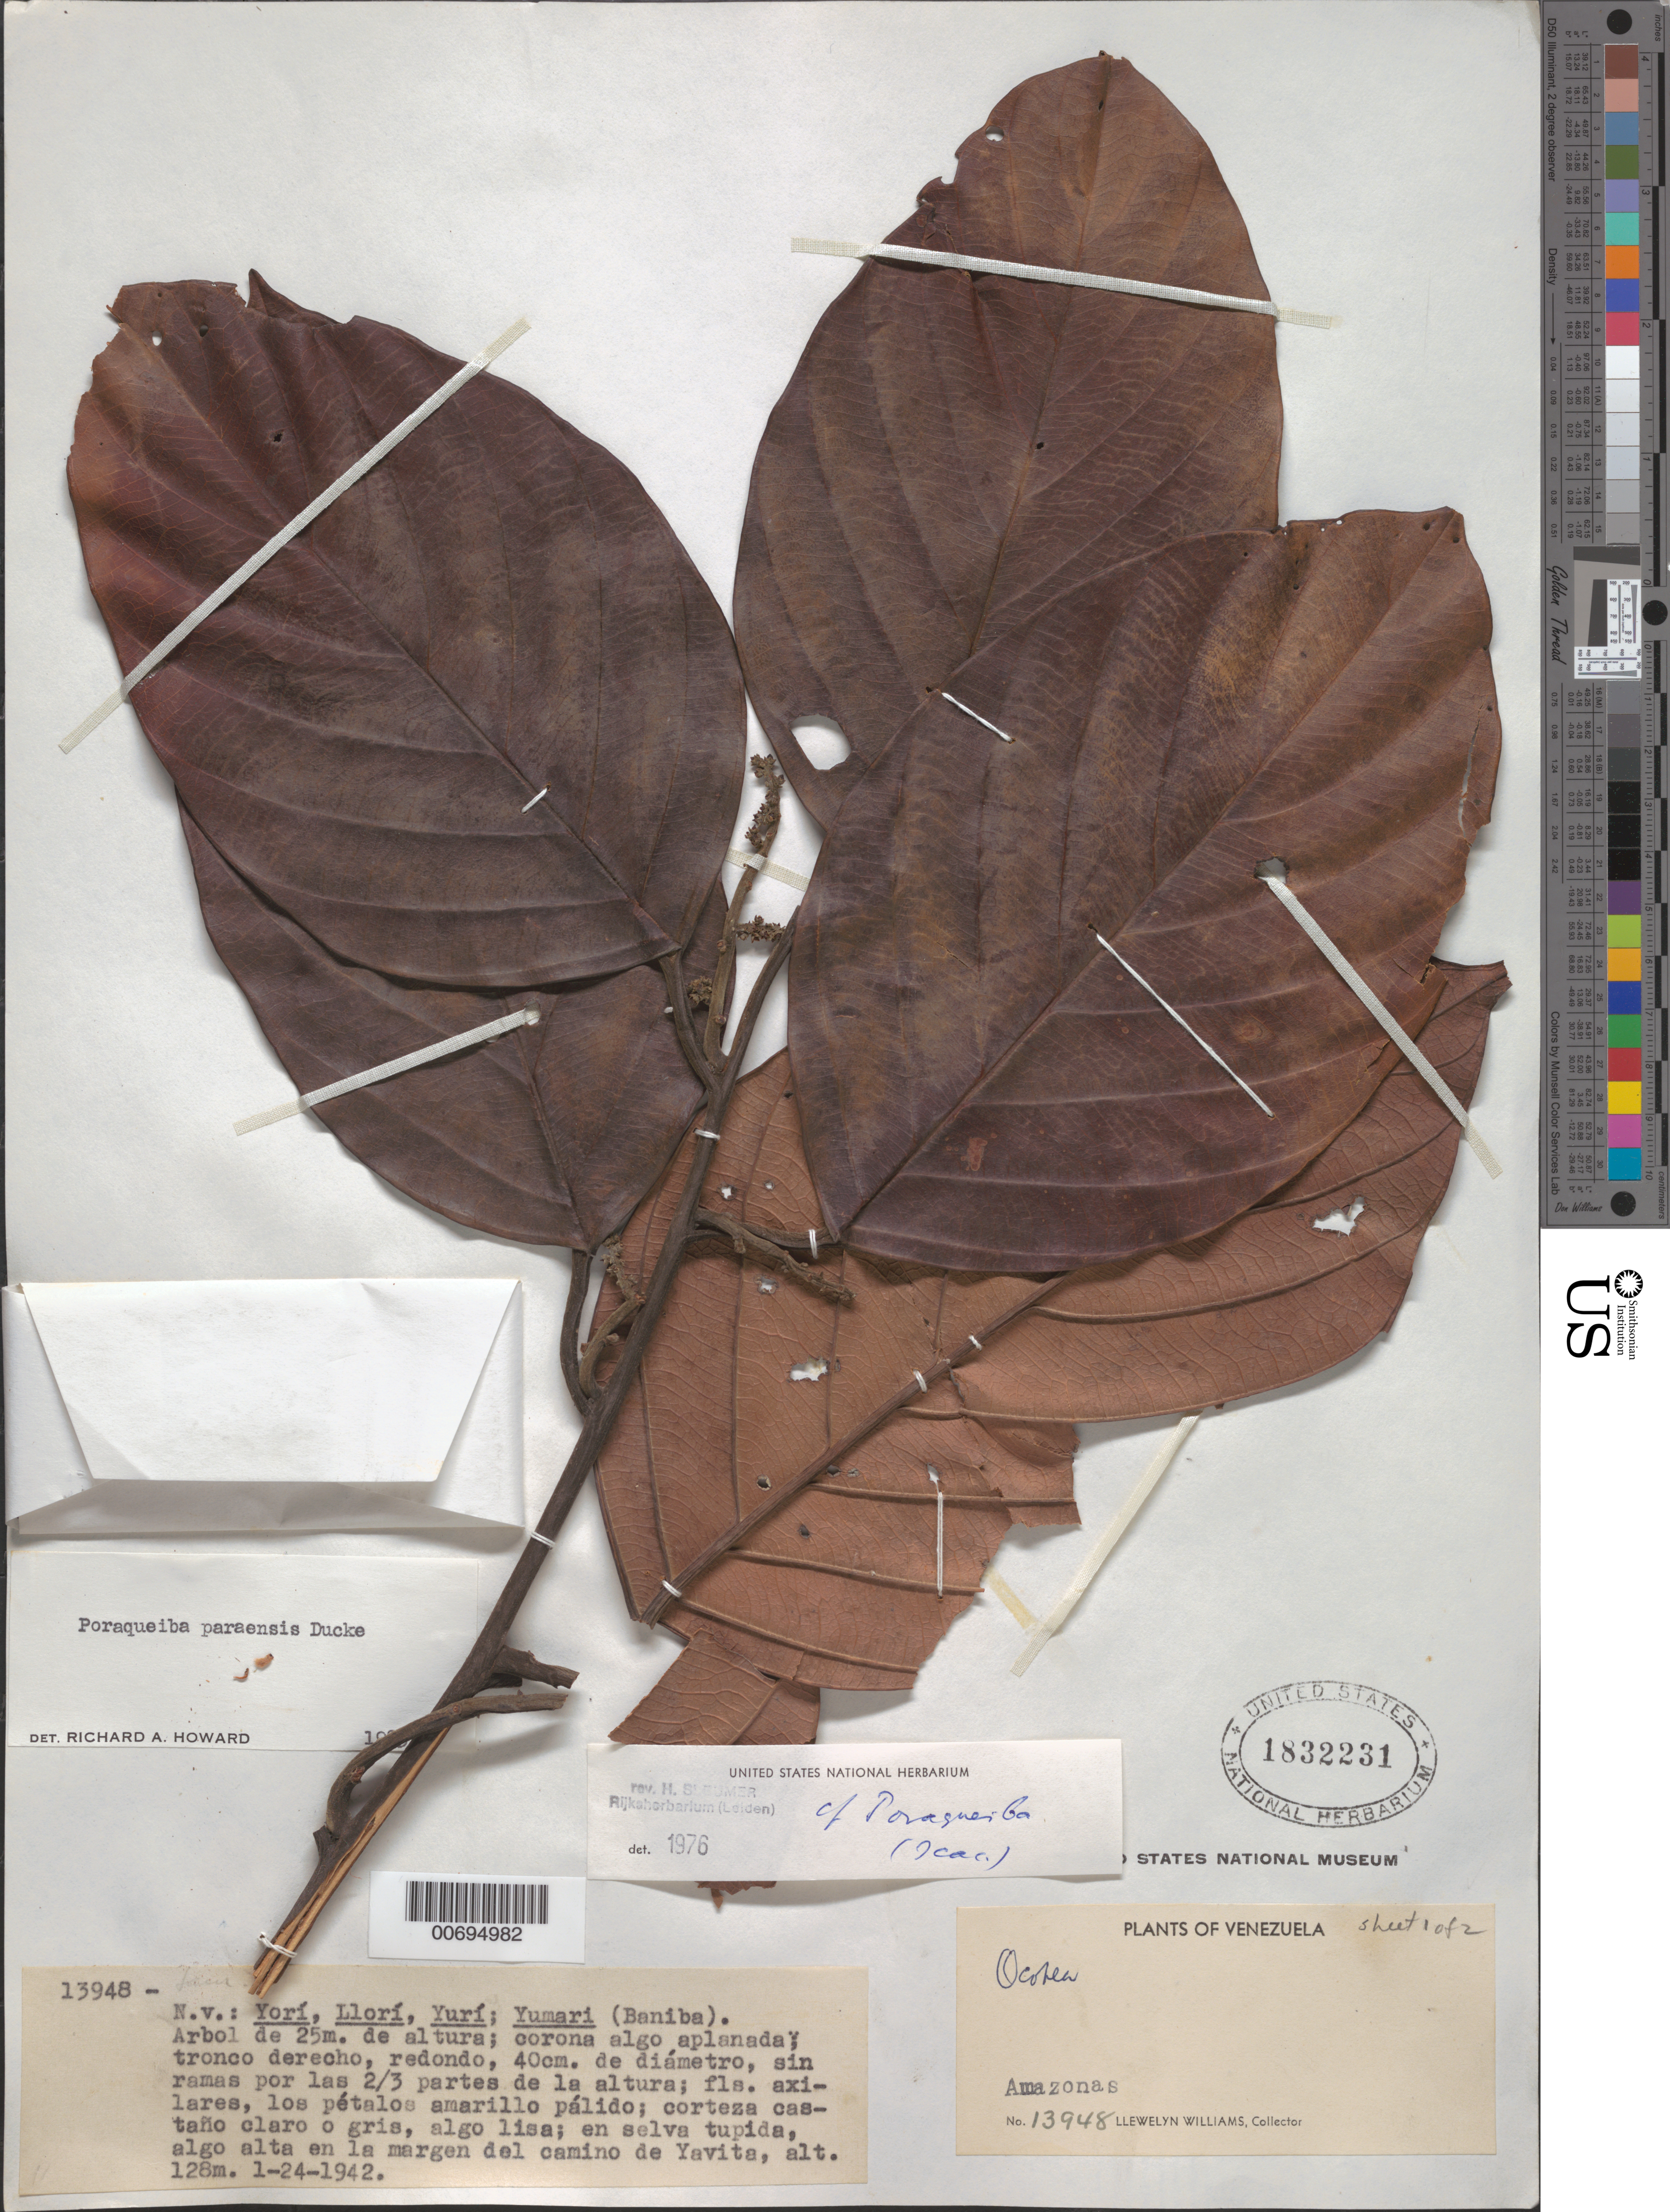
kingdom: Plantae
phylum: Tracheophyta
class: Magnoliopsida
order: Metteniusales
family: Metteniusaceae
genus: Poraqueiba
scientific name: Poraqueiba paraensis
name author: Ducke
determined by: Howard, R. A.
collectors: Ll. Williams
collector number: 13948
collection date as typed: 24-Jan-42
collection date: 1942-01-24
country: Venezuela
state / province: Amazonas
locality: Yavita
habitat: Selva tupida, algo alta en la margen del camino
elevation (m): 128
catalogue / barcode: US 1832231